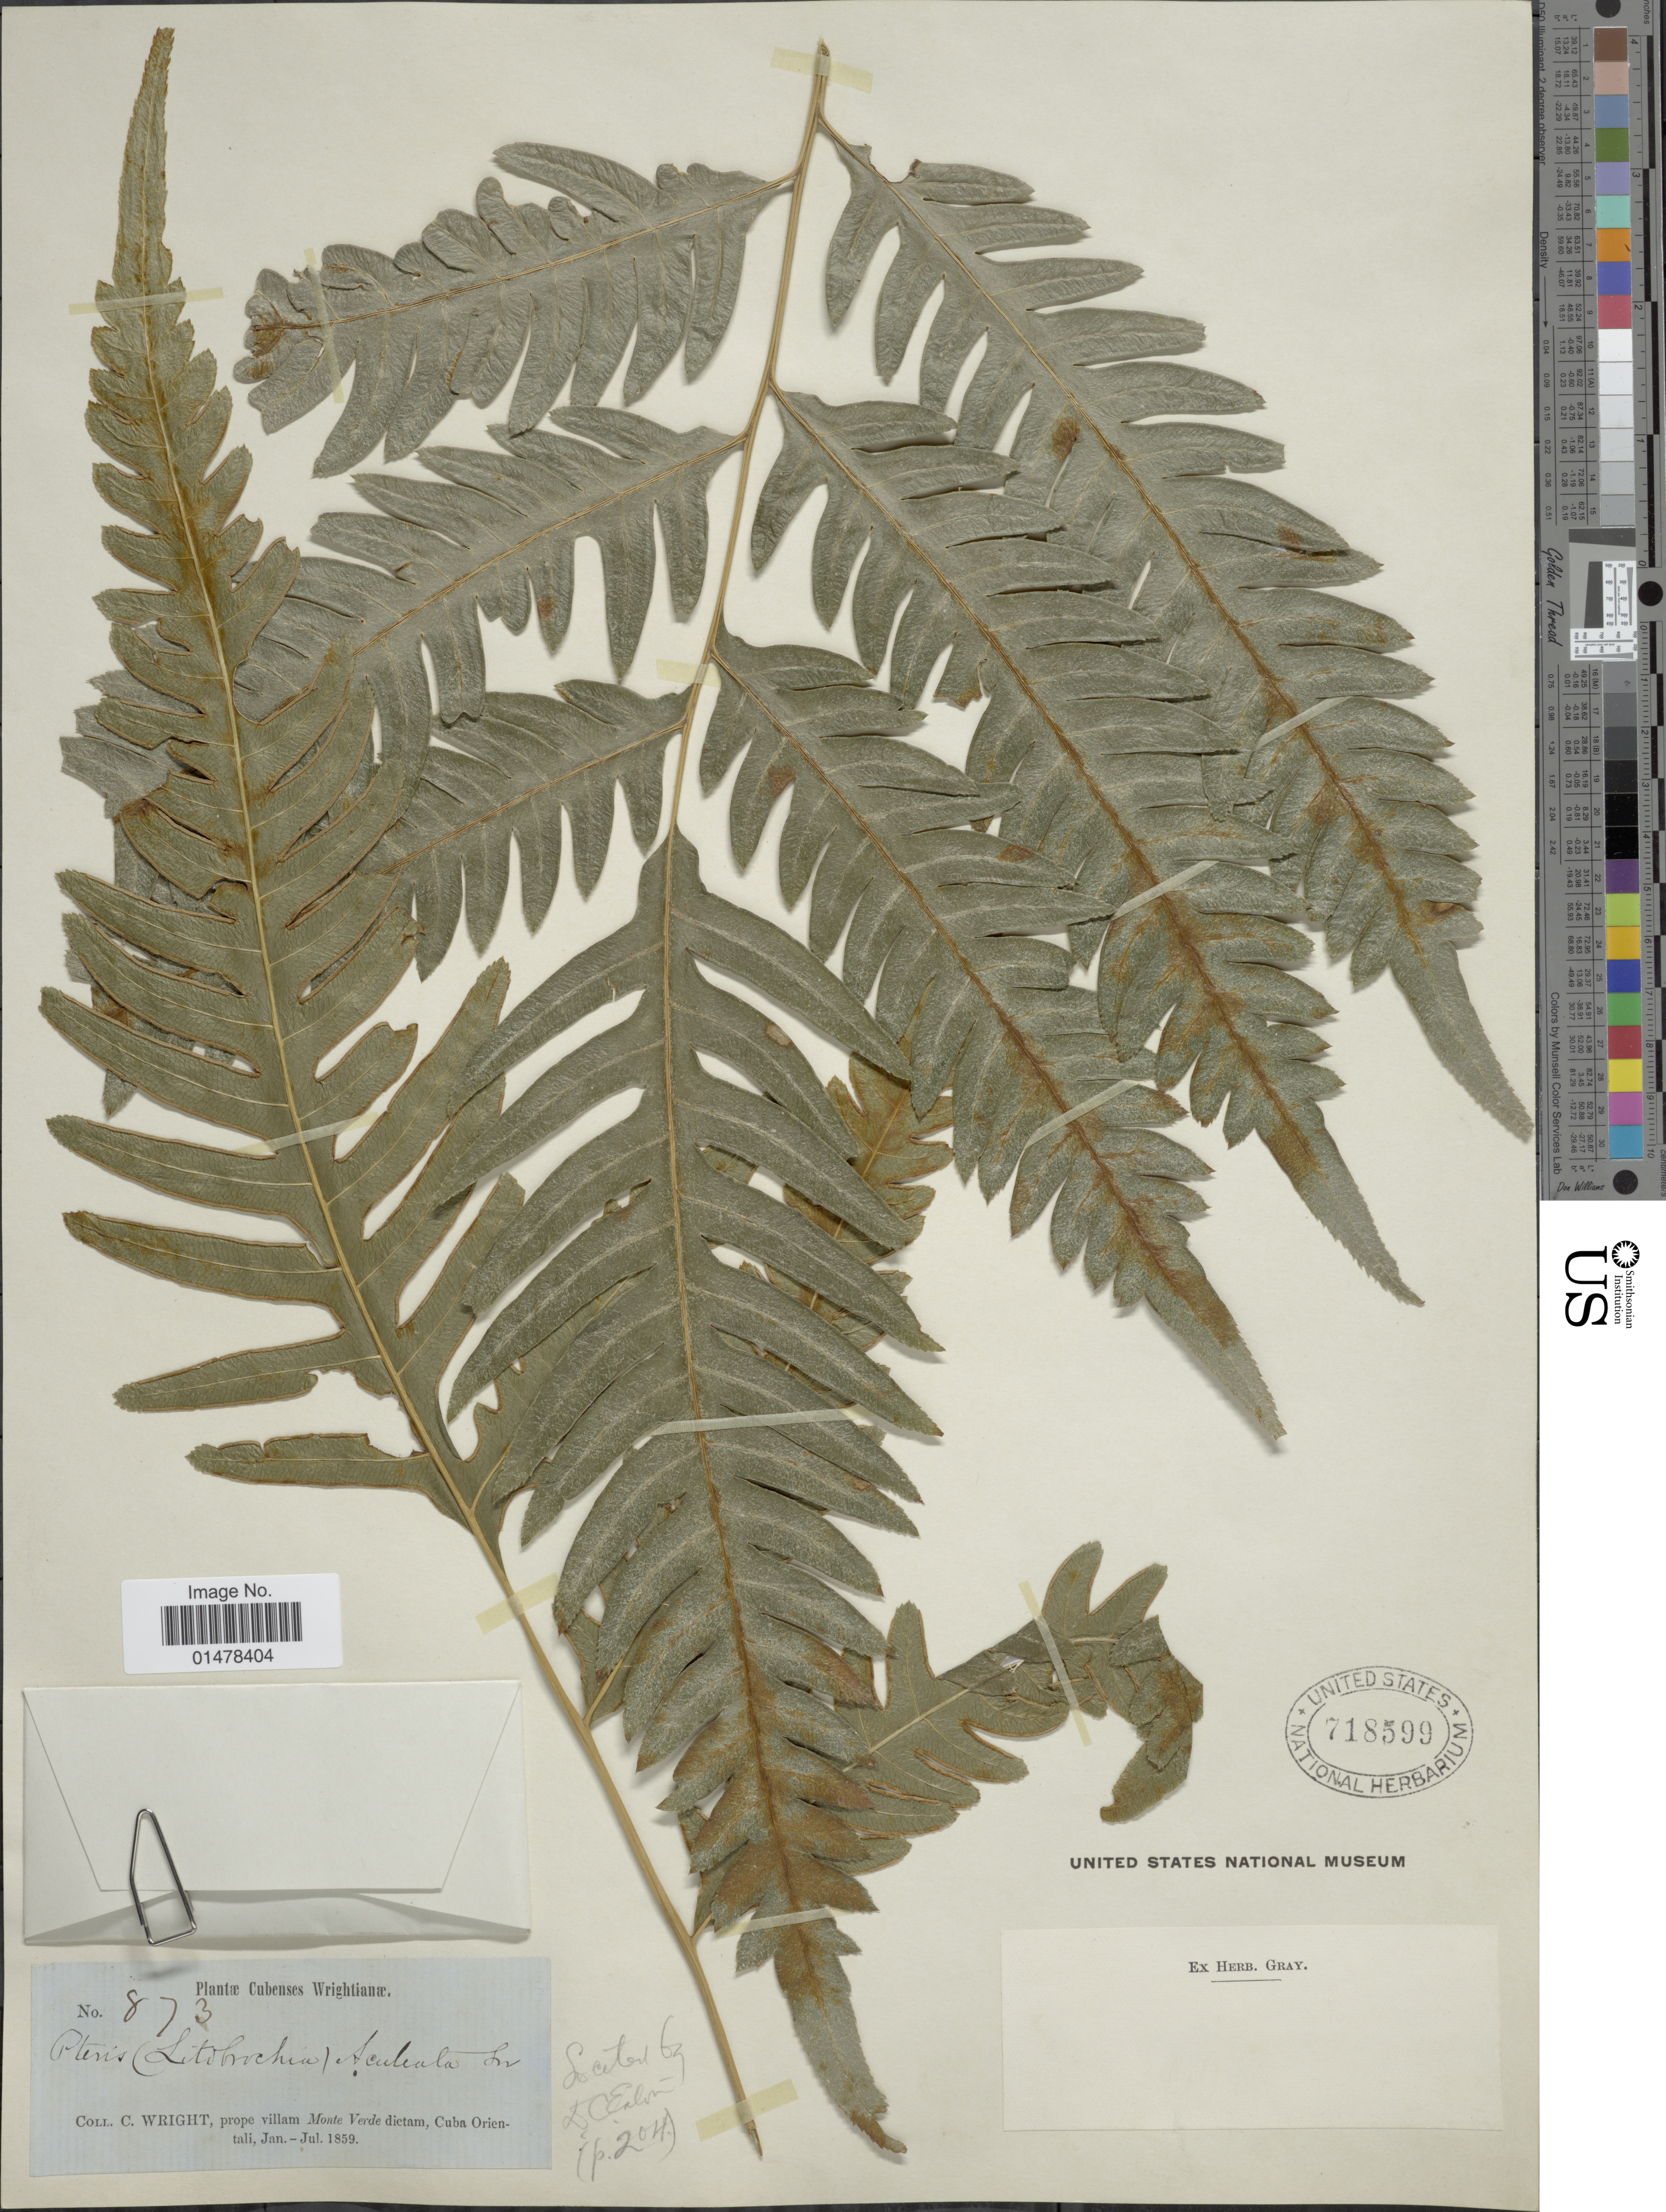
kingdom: Plantae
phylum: Tracheophyta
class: Polypodiopsida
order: Polypodiales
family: Pteridaceae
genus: Pteris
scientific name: Pteris altissima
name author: Poir.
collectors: C. Wright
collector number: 873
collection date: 1859-01/1859-07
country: Cuba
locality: Plantae Cubenses, prope villam Monte verde dictam, Cuba Orientali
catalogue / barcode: US 718599